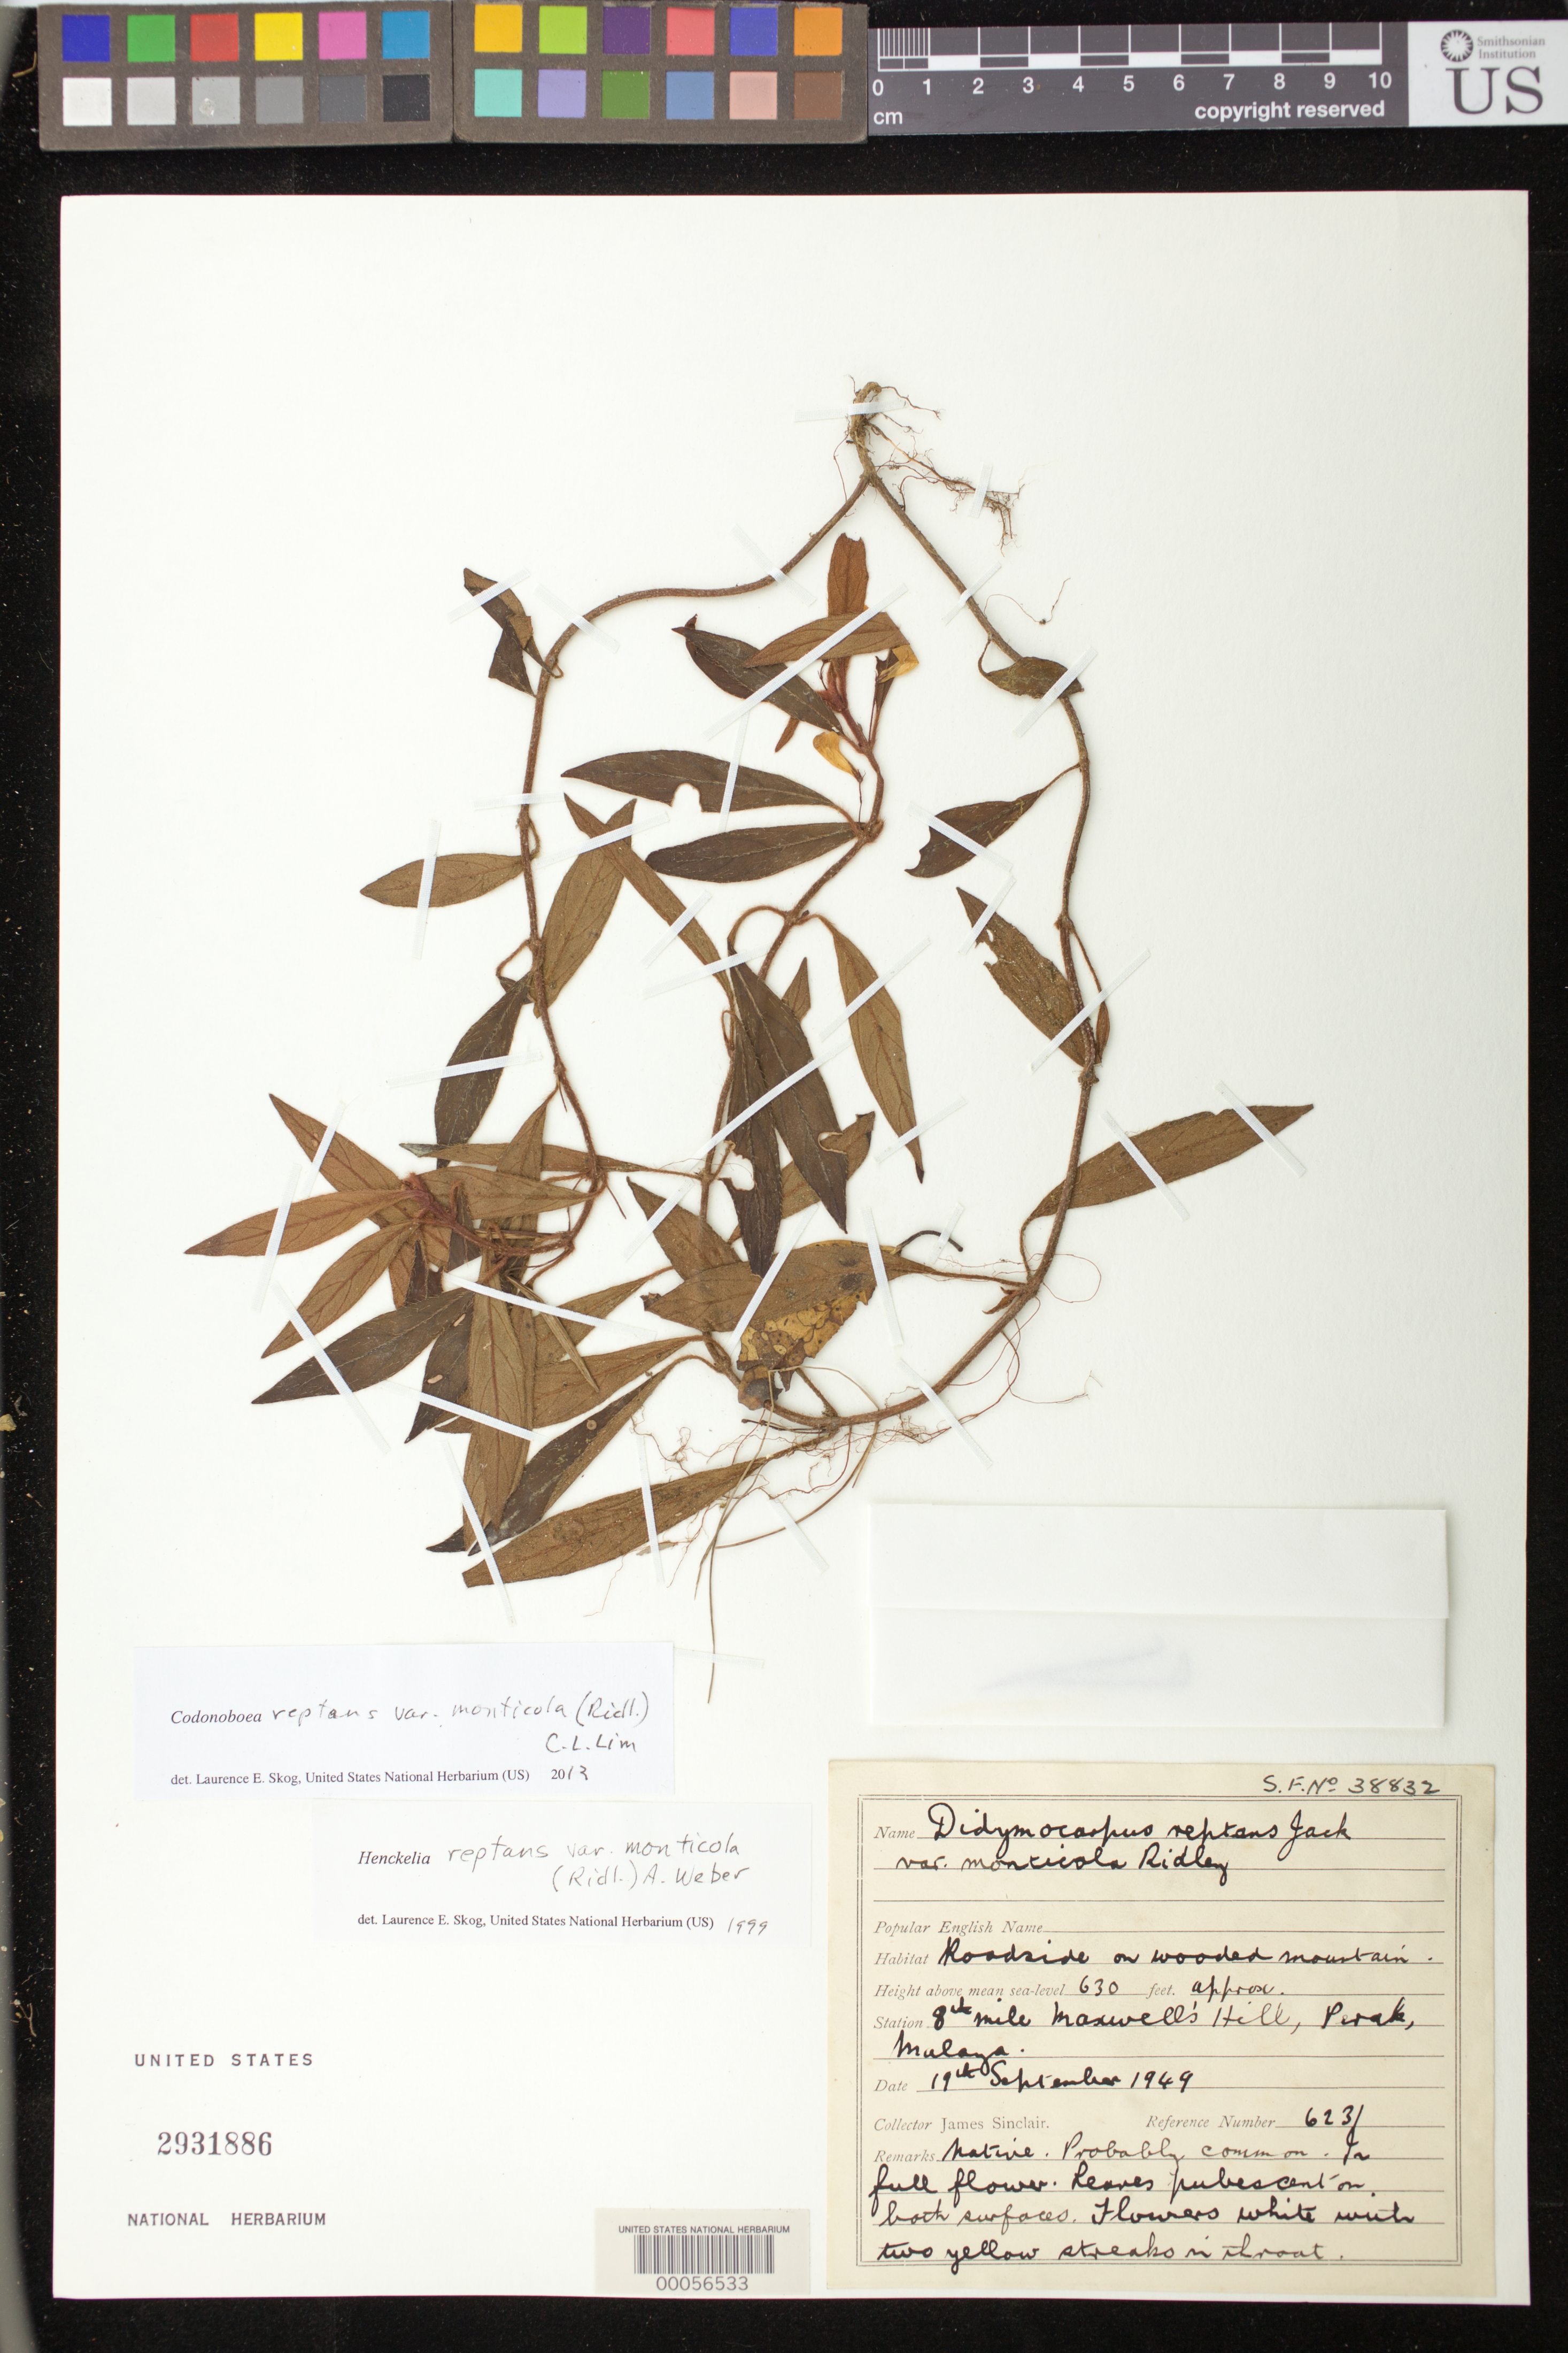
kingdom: Plantae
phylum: Tracheophyta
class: Magnoliopsida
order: Lamiales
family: Gesneriaceae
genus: Codonoboea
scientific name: Codonoboea reptans var. monticola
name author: (Ridl.) C.L. Lim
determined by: Skog, Laurence E.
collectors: J. Sinclair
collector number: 6231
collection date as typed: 19 Sep 1949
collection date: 1949-09-19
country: Malaysia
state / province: Perak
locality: Perak, Mile 8, Maxwell's Hill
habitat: Roadside on wooded mountain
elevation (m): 192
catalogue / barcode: US 2931886